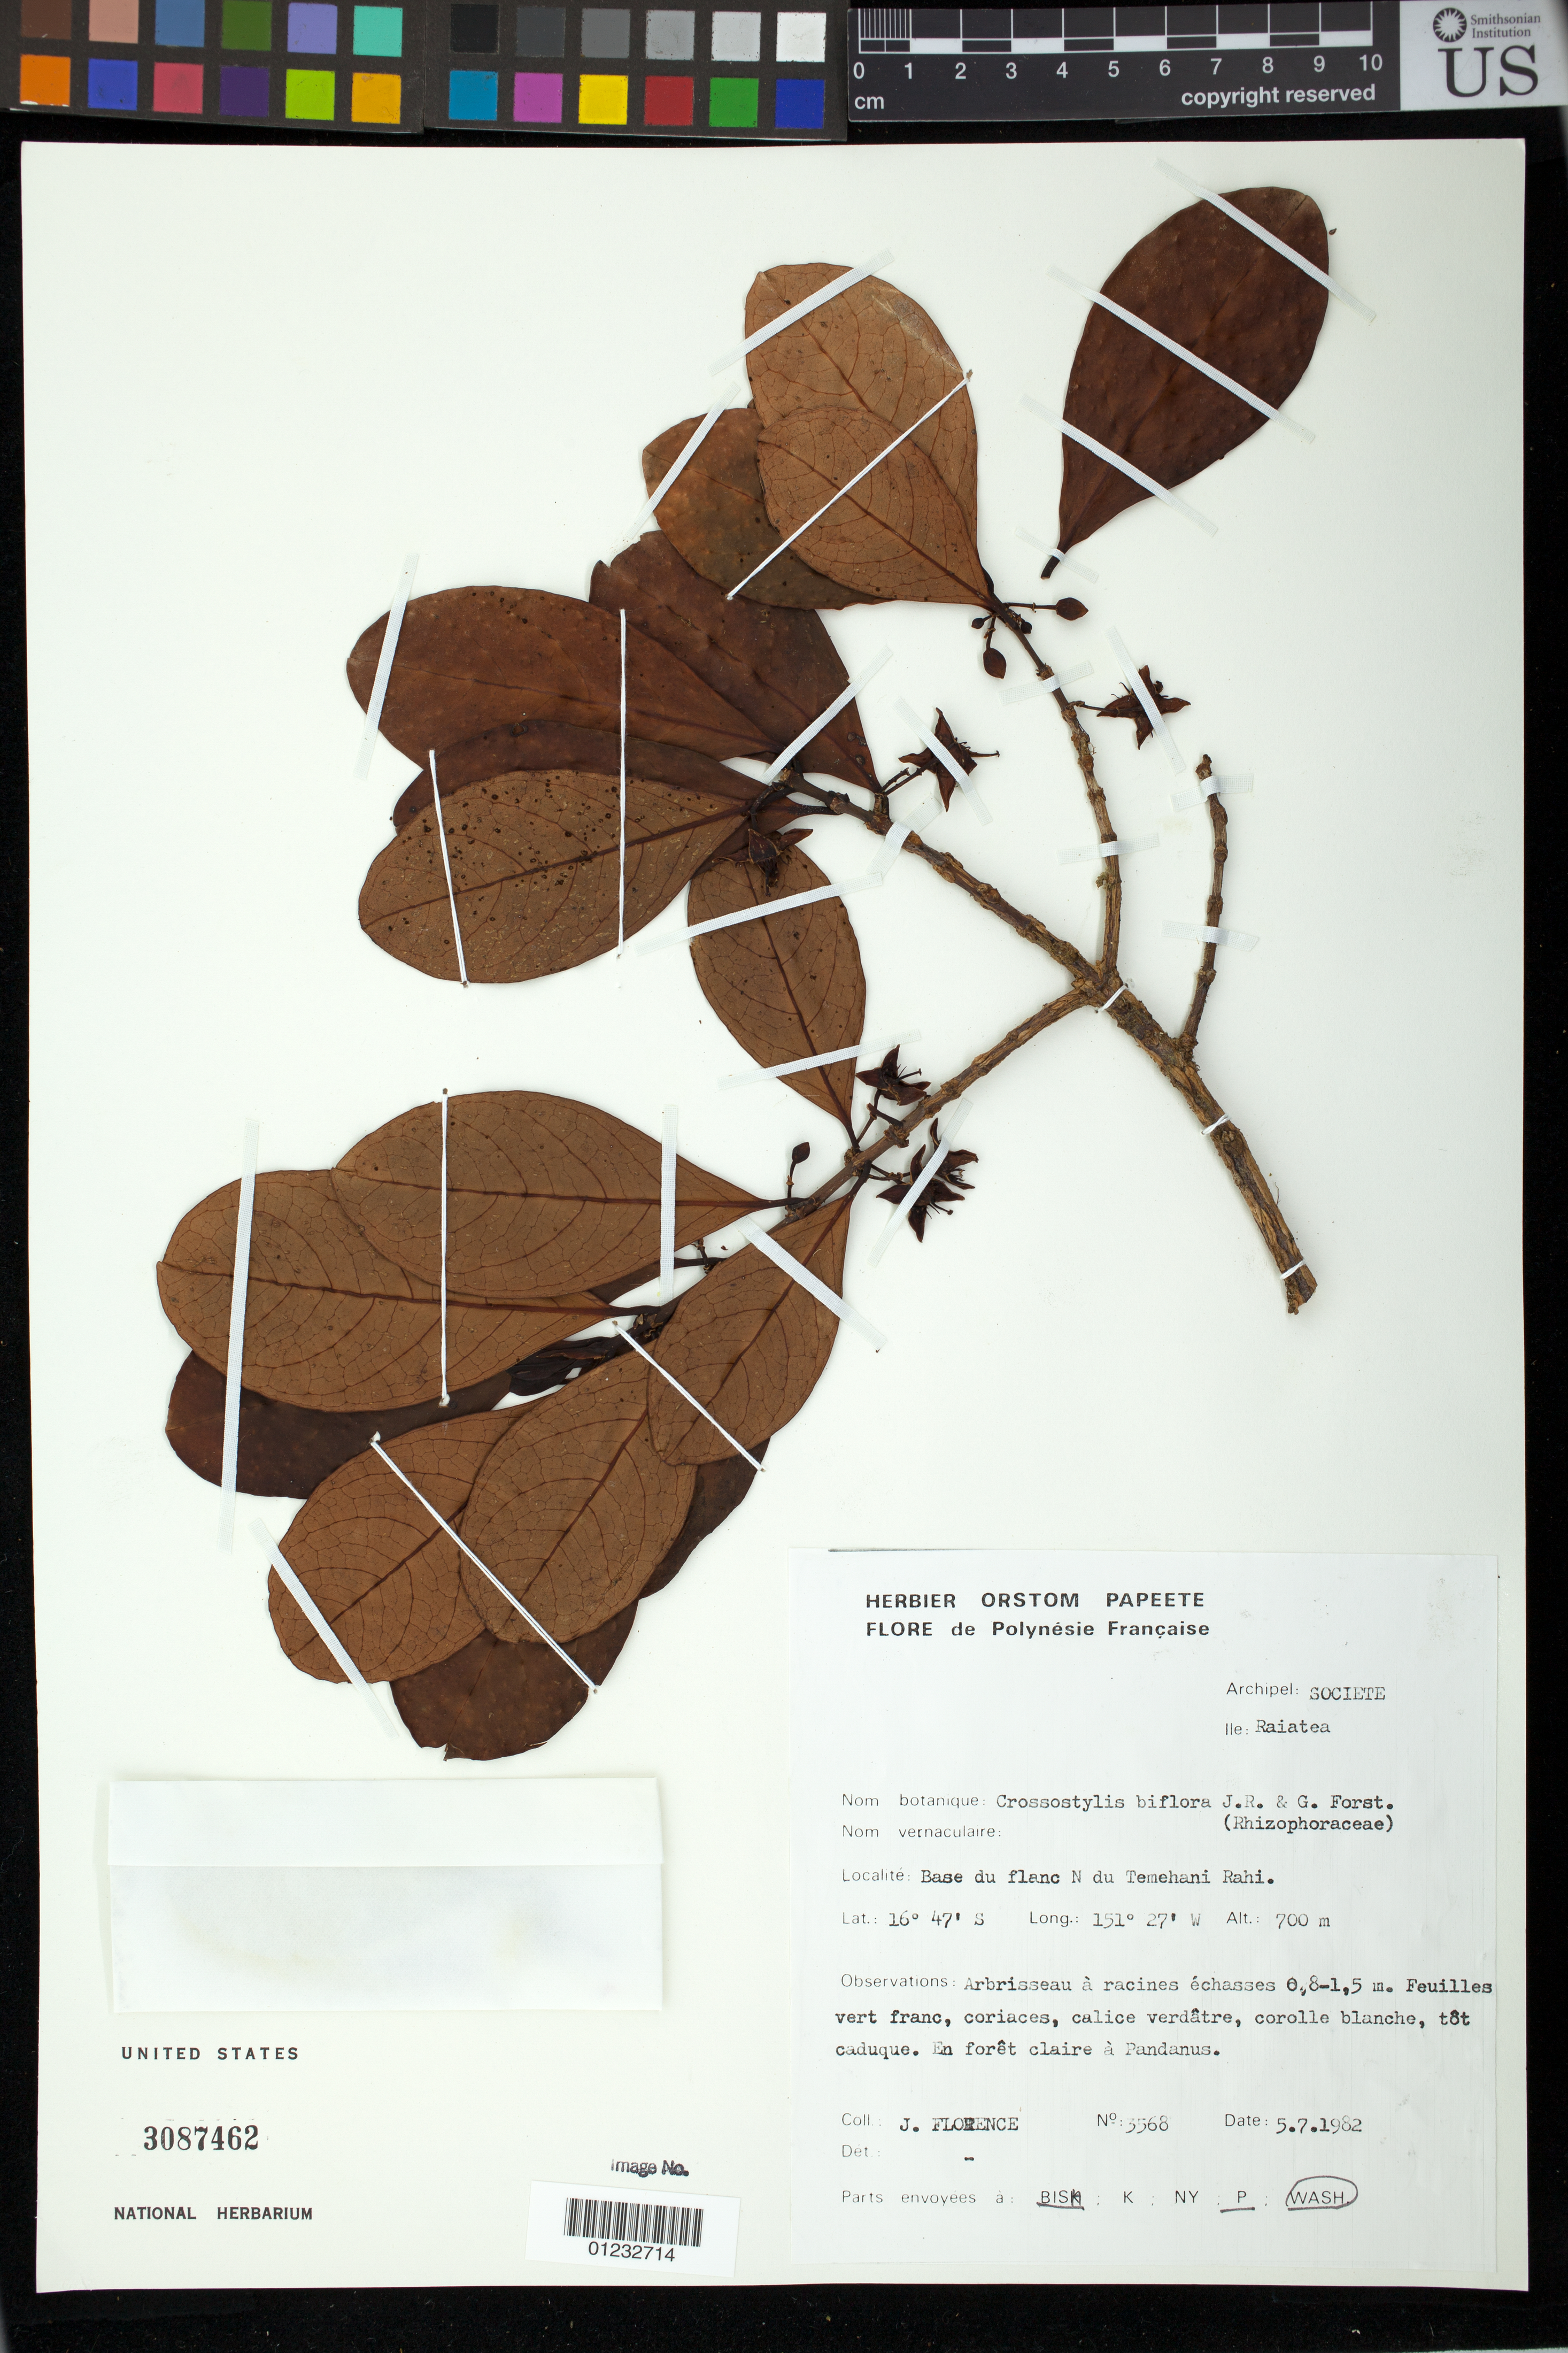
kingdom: Plantae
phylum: Tracheophyta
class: Magnoliopsida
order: Malpighiales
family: Rhizophoraceae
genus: Crossostylis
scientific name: Crossostylis biflora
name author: J.R. Forst. & G. Forst.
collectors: J. Florence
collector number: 3568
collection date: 1982-07-05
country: French Polynesia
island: Raiatea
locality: Base du flanc N du Temehani Rahi.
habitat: En forèt claire à Pandanus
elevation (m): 700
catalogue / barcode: US 3087462